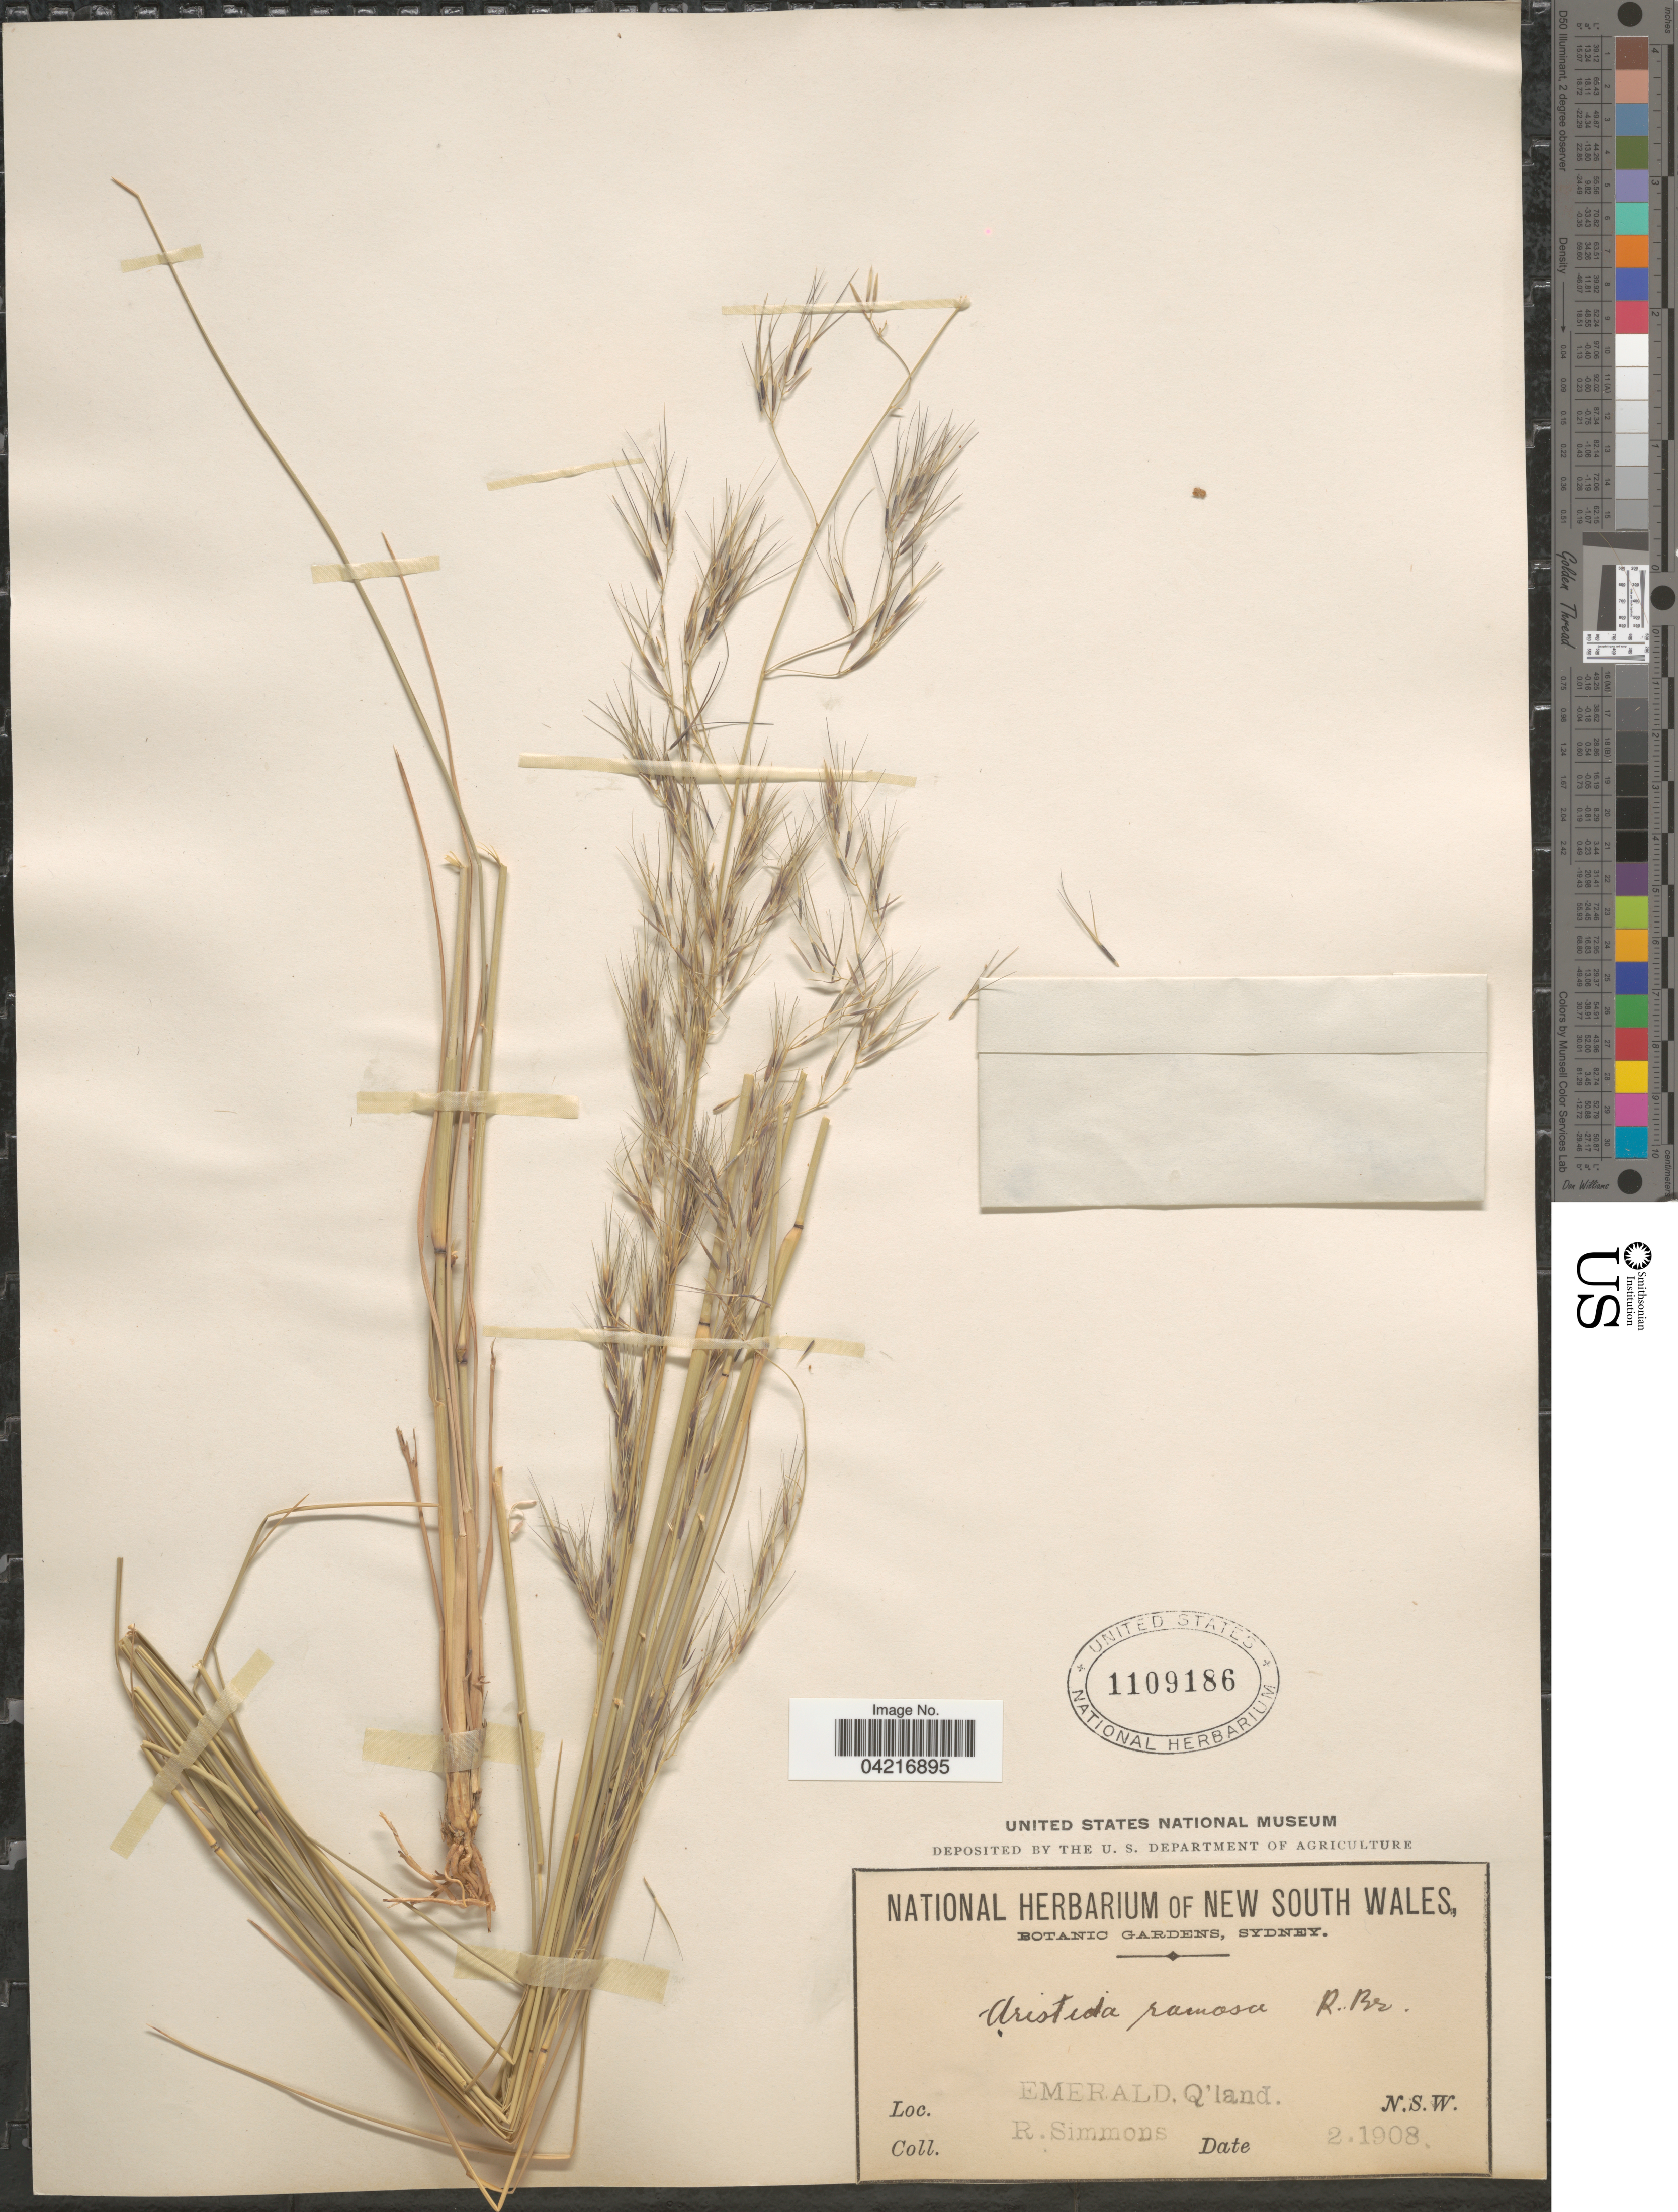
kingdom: Plantae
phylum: Tracheophyta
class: Liliopsida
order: Poales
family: Poaceae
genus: Aristida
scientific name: Aristida ramosa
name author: R. Br.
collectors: R. Simmons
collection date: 1908-02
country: Australia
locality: Emerald.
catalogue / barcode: US 1109186